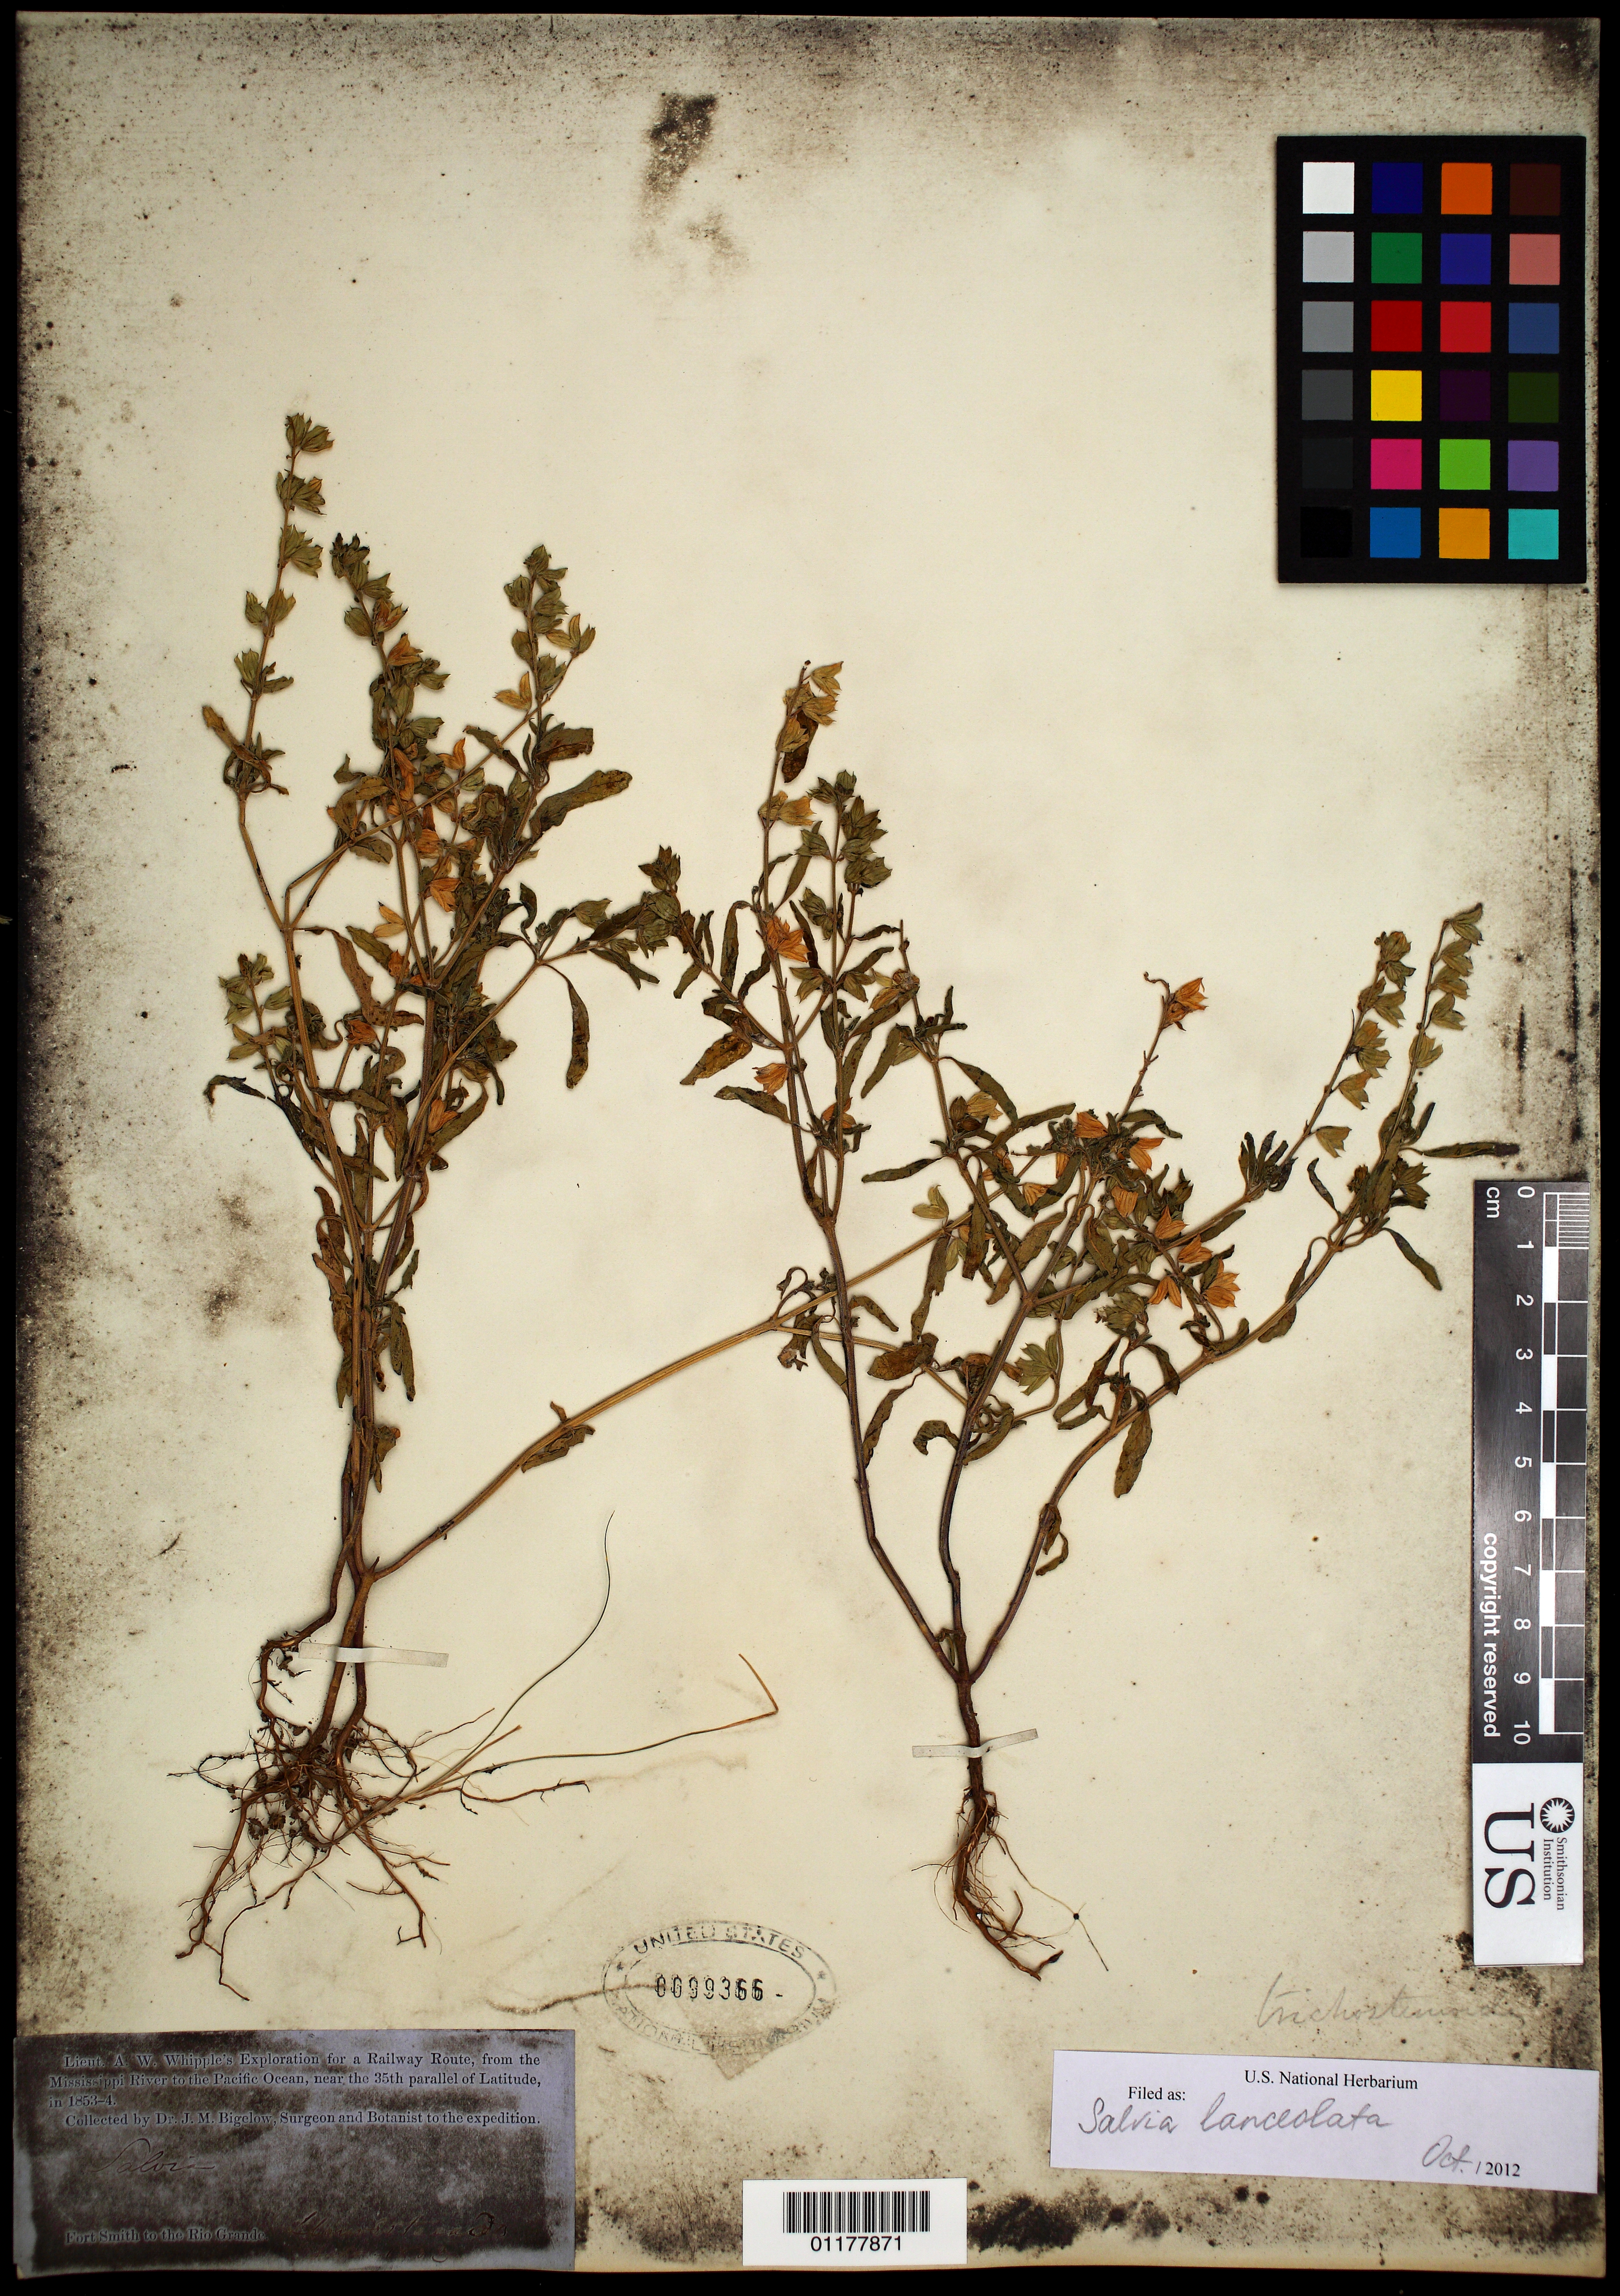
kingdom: Plantae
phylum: Tracheophyta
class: Magnoliopsida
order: Lamiales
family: Lamiaceae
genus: Salvia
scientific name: Salvia lanceolata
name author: Brouss.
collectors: J. M. Bigelow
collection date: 1853-09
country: United States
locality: Fort Smith to Rio Grande. Llano Estacado.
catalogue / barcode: US 99366